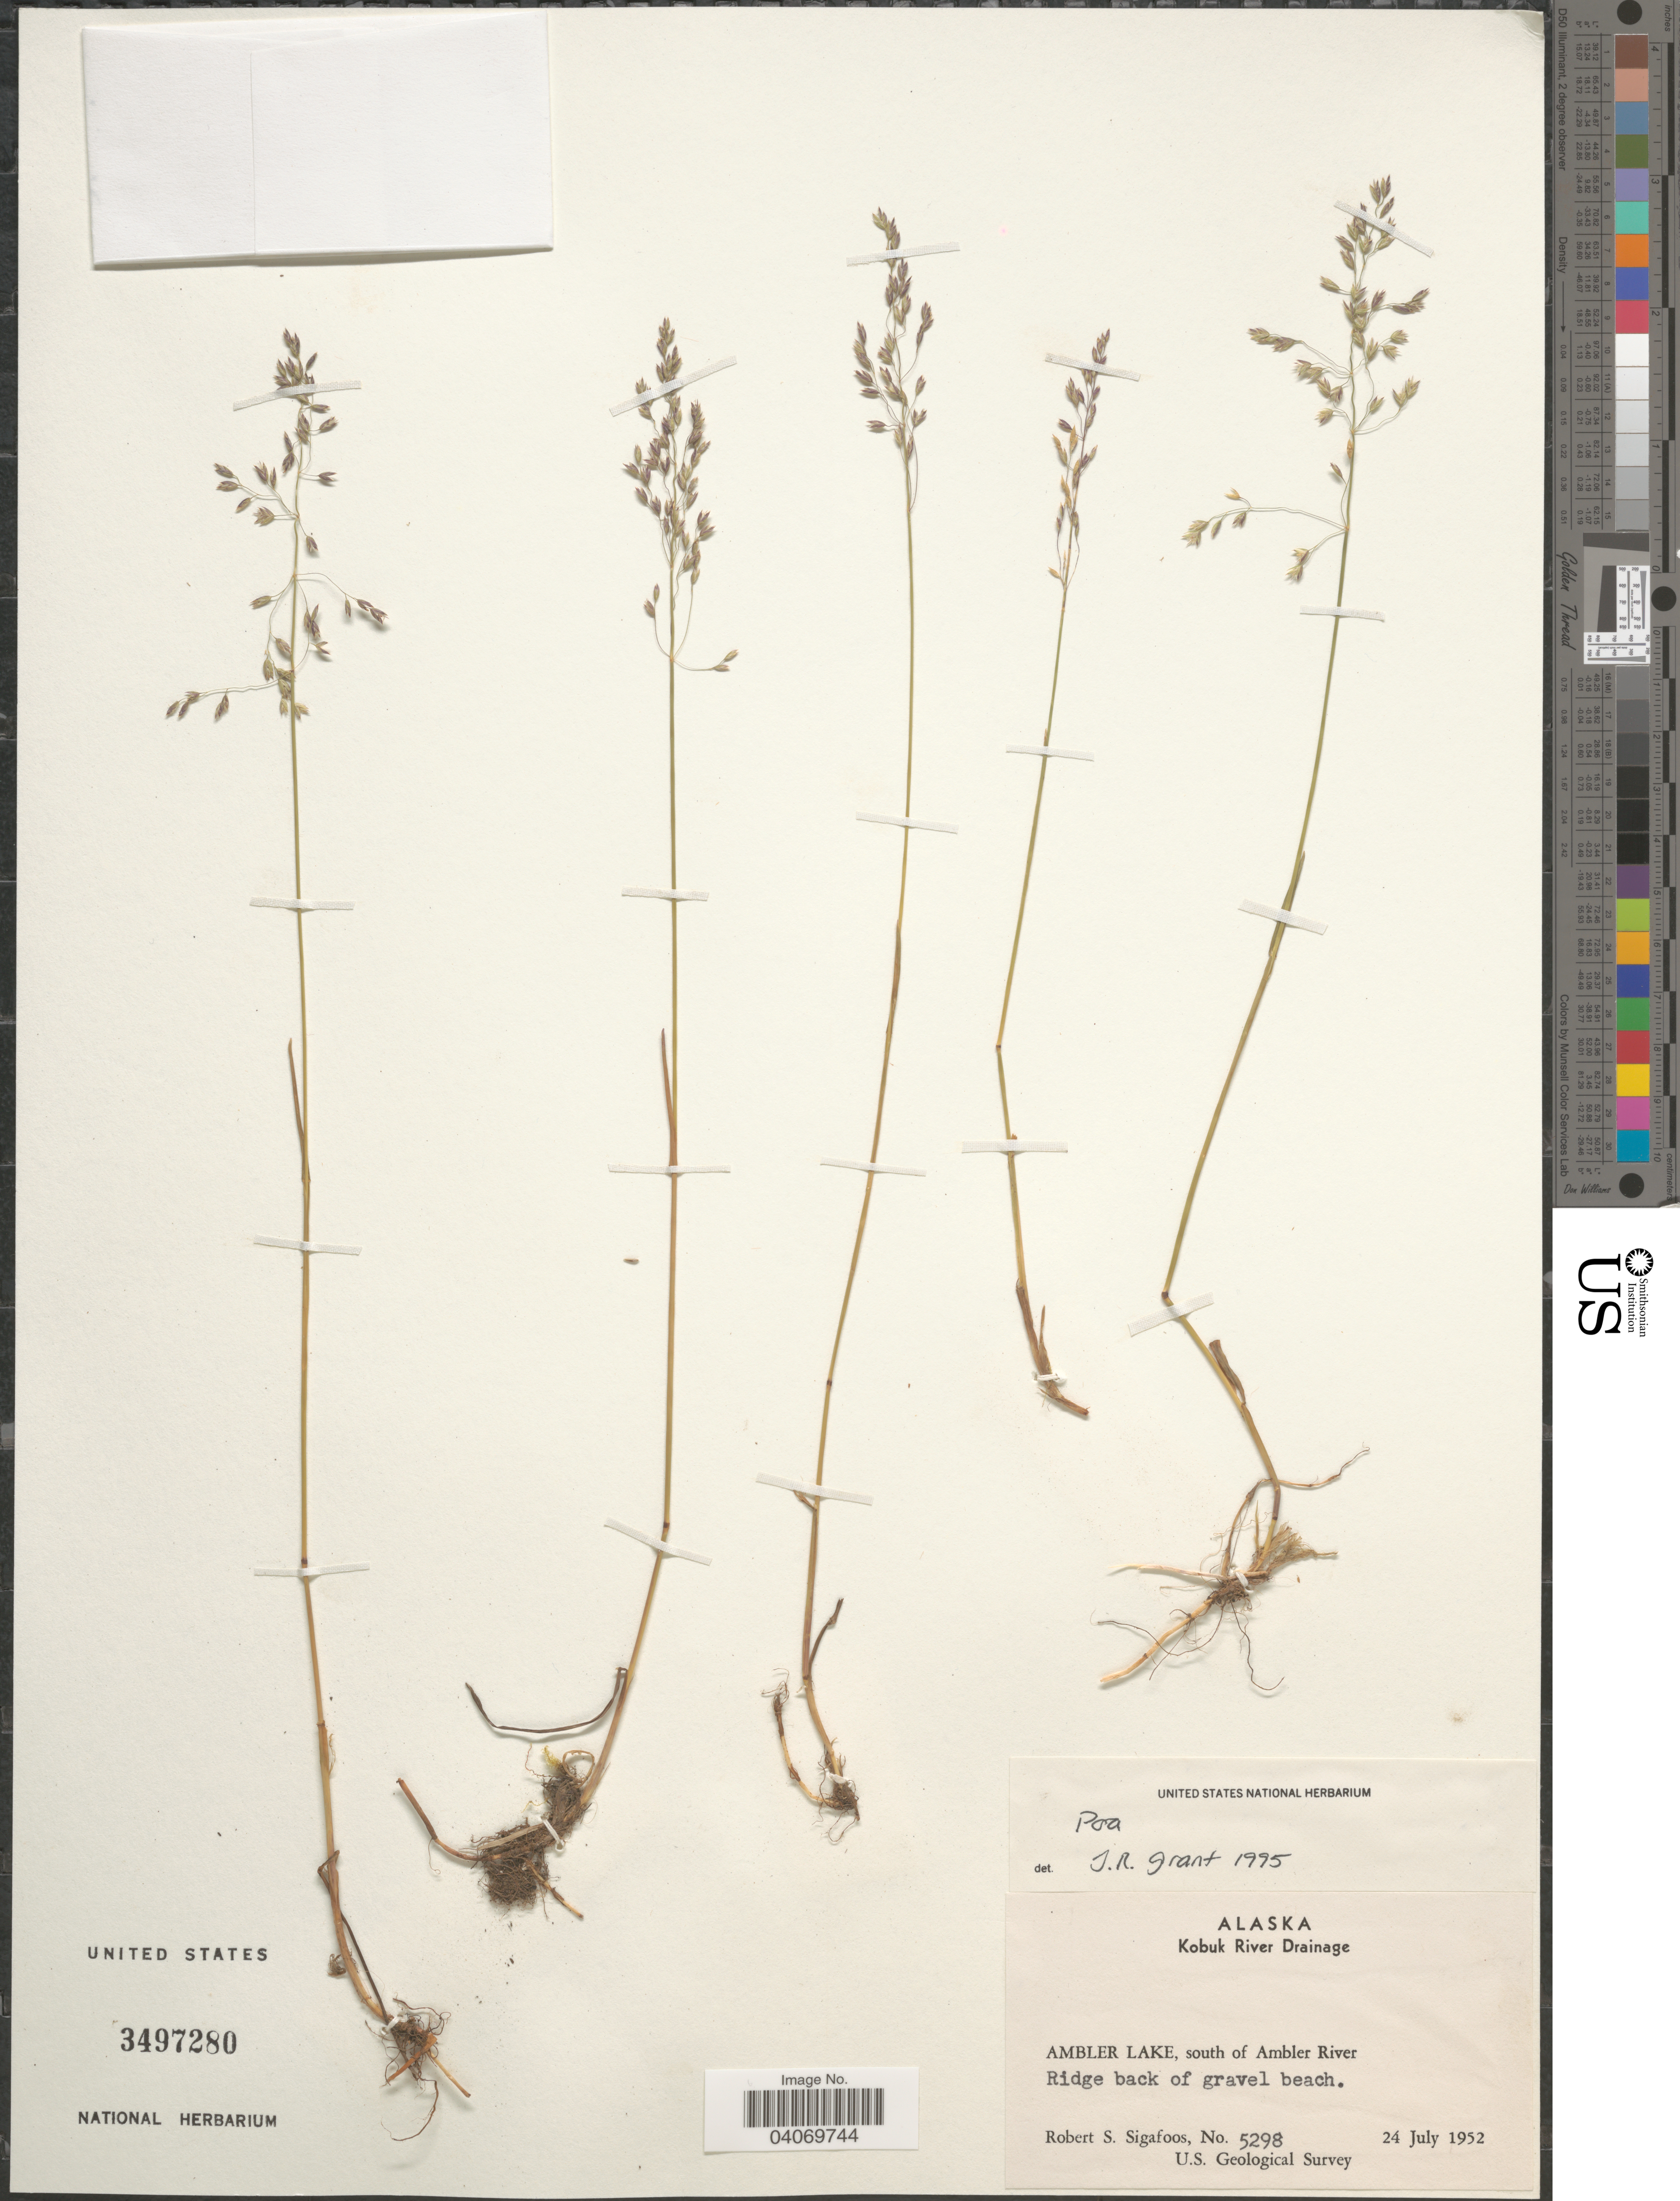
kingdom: Plantae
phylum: Tracheophyta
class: Liliopsida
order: Poales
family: Poaceae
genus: Poa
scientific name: Poa sp.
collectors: R. Sigafoos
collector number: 5298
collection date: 1952-07-24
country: United States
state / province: Alaska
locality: Kobuk River Drainage. Ambler Lake, south of Ambler River. Ridge back of gravel beach. U.S. Geological Survey.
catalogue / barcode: US 3497280